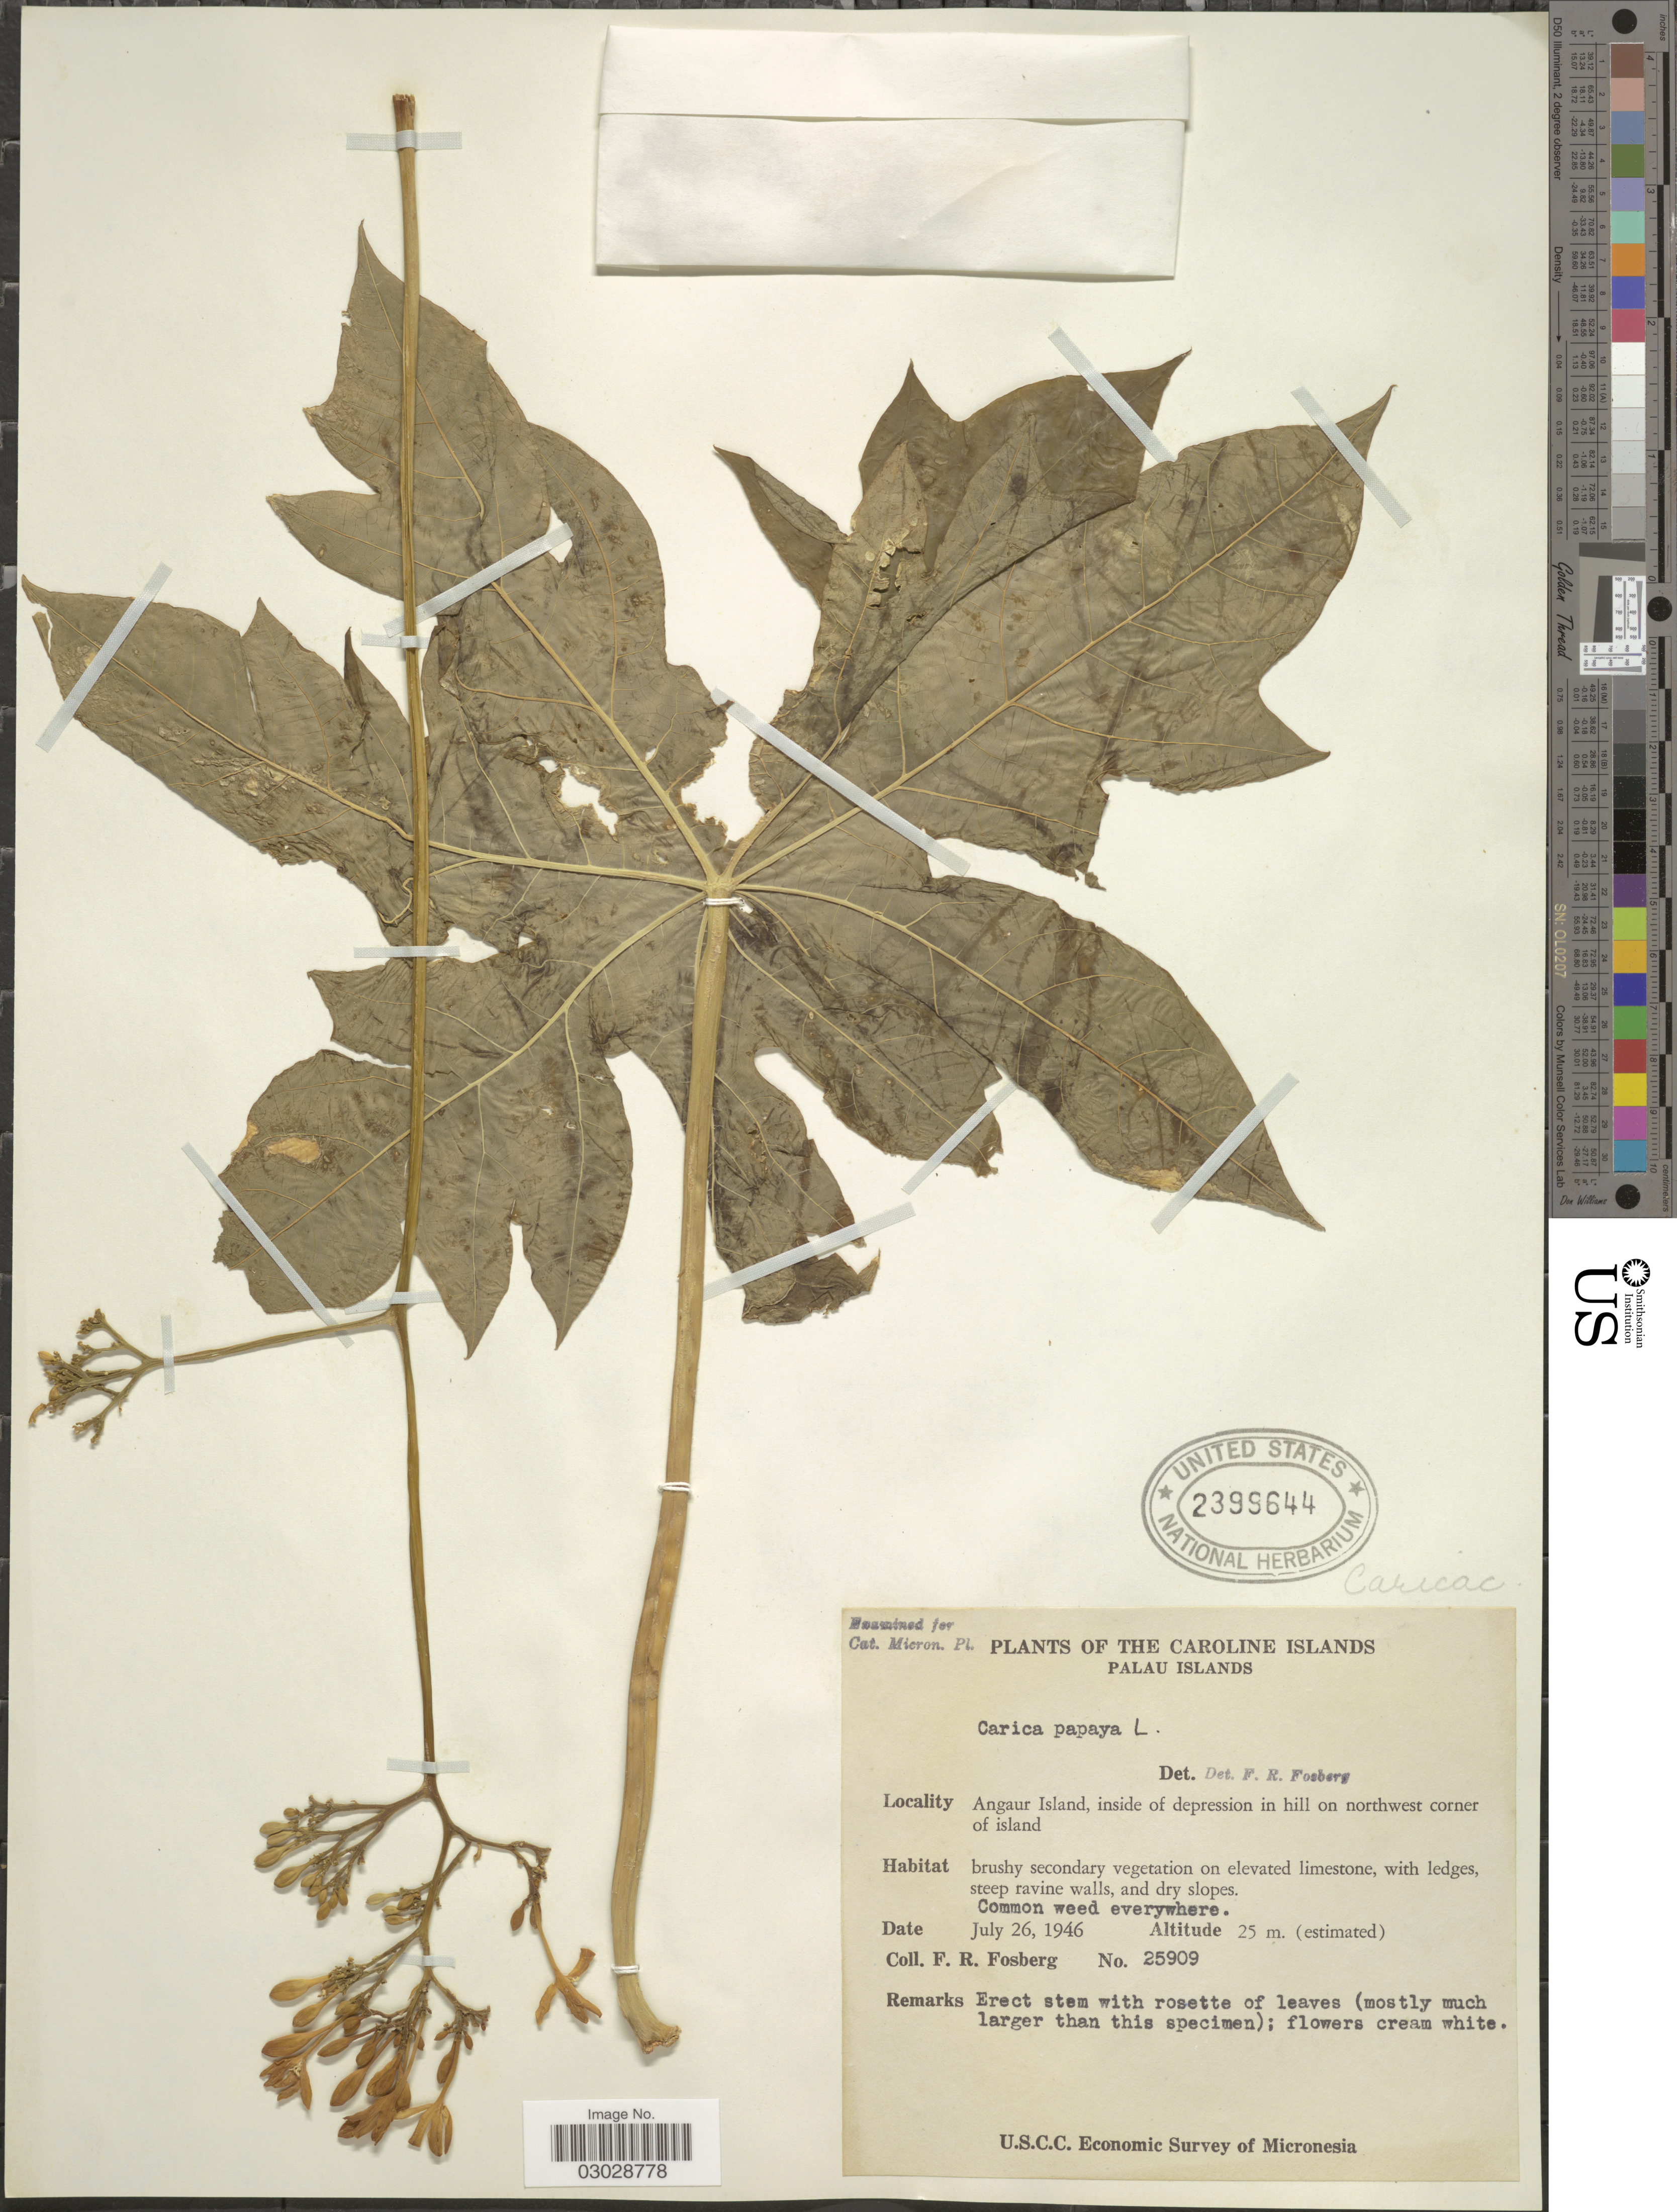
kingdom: Plantae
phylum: Tracheophyta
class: Magnoliopsida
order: Brassicales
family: Caricaceae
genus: Carica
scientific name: Carica papaya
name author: L.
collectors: F. R. Fosberg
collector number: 25909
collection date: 1946-07-26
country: Palau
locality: The Caroline Islands. Palau Islands. Angaur Island, inside of depression in hill on northwest corner of island.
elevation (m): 25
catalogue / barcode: US 2399644